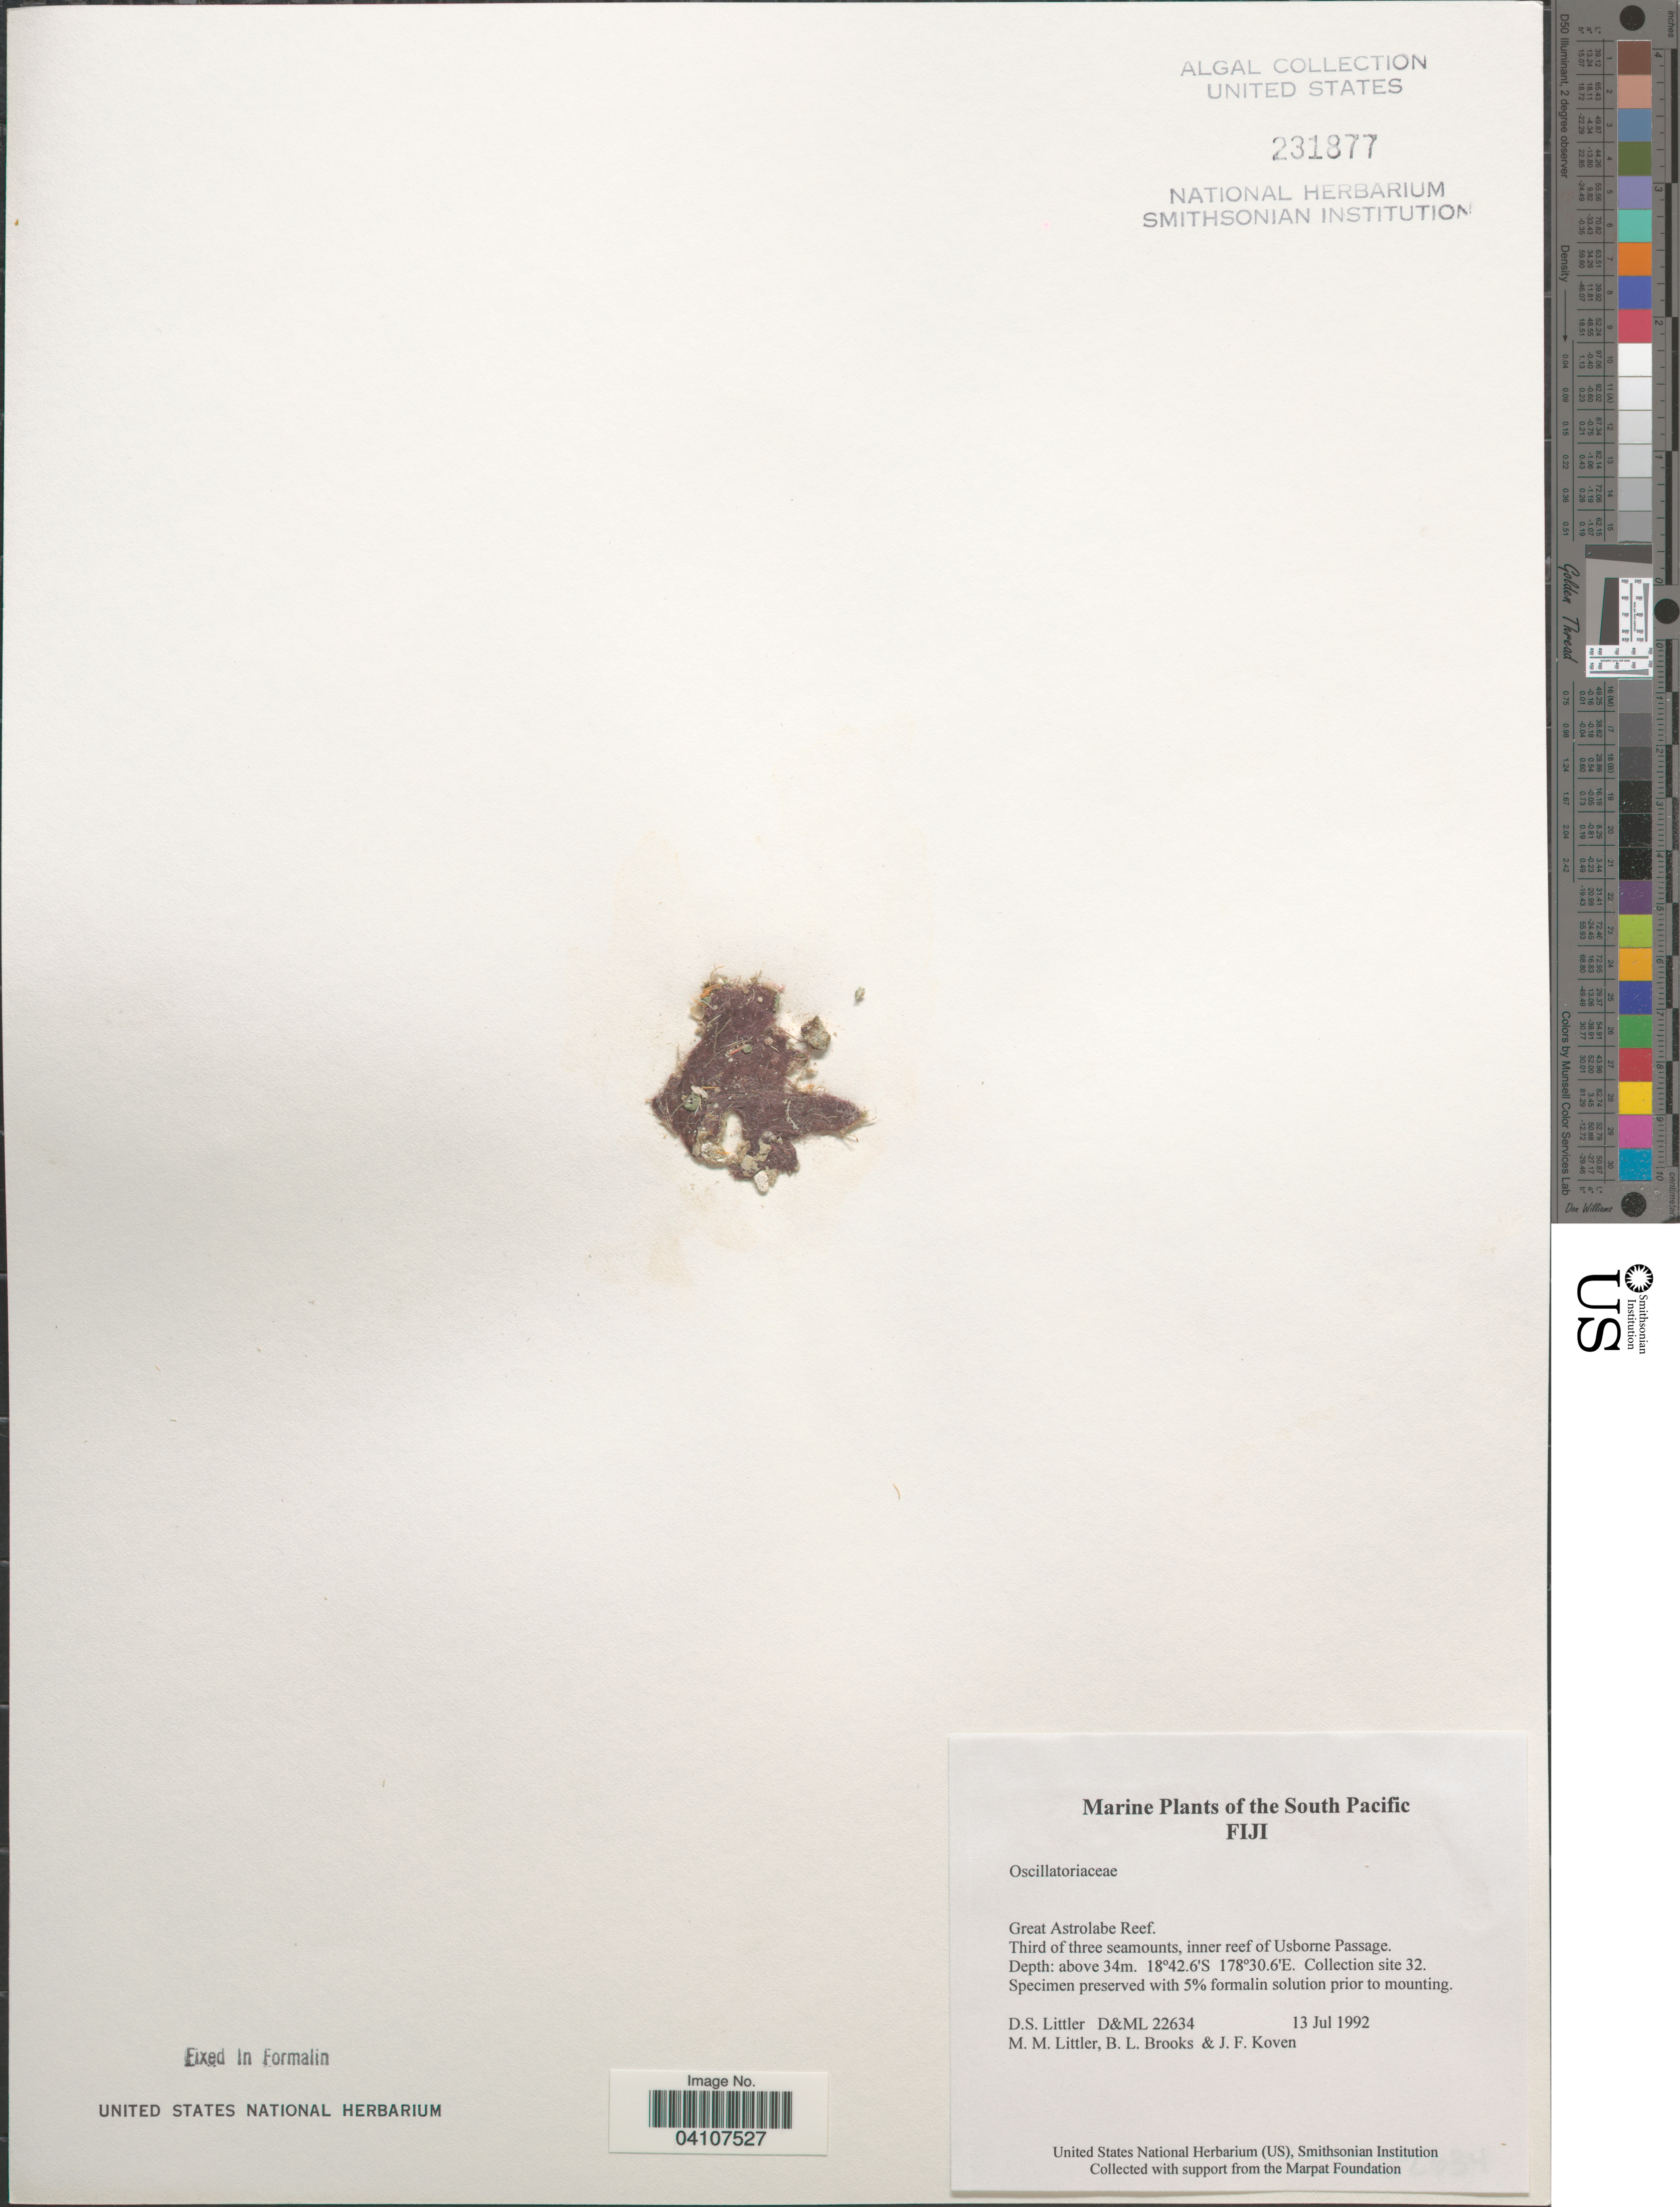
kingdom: Bacteria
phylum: Cyanobacteria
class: Cyanobacteriia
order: Cyanobacteriales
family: Oscillatoriaceae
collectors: D. S. Littler, B. Brooks & J. Koven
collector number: D&ML22634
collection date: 1992-07-13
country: Fiji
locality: South Pacific. Great Astrolabe Reef. Third of three seamounts, inner reef of Usborne Passage. Collection site 32.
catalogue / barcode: US 231877